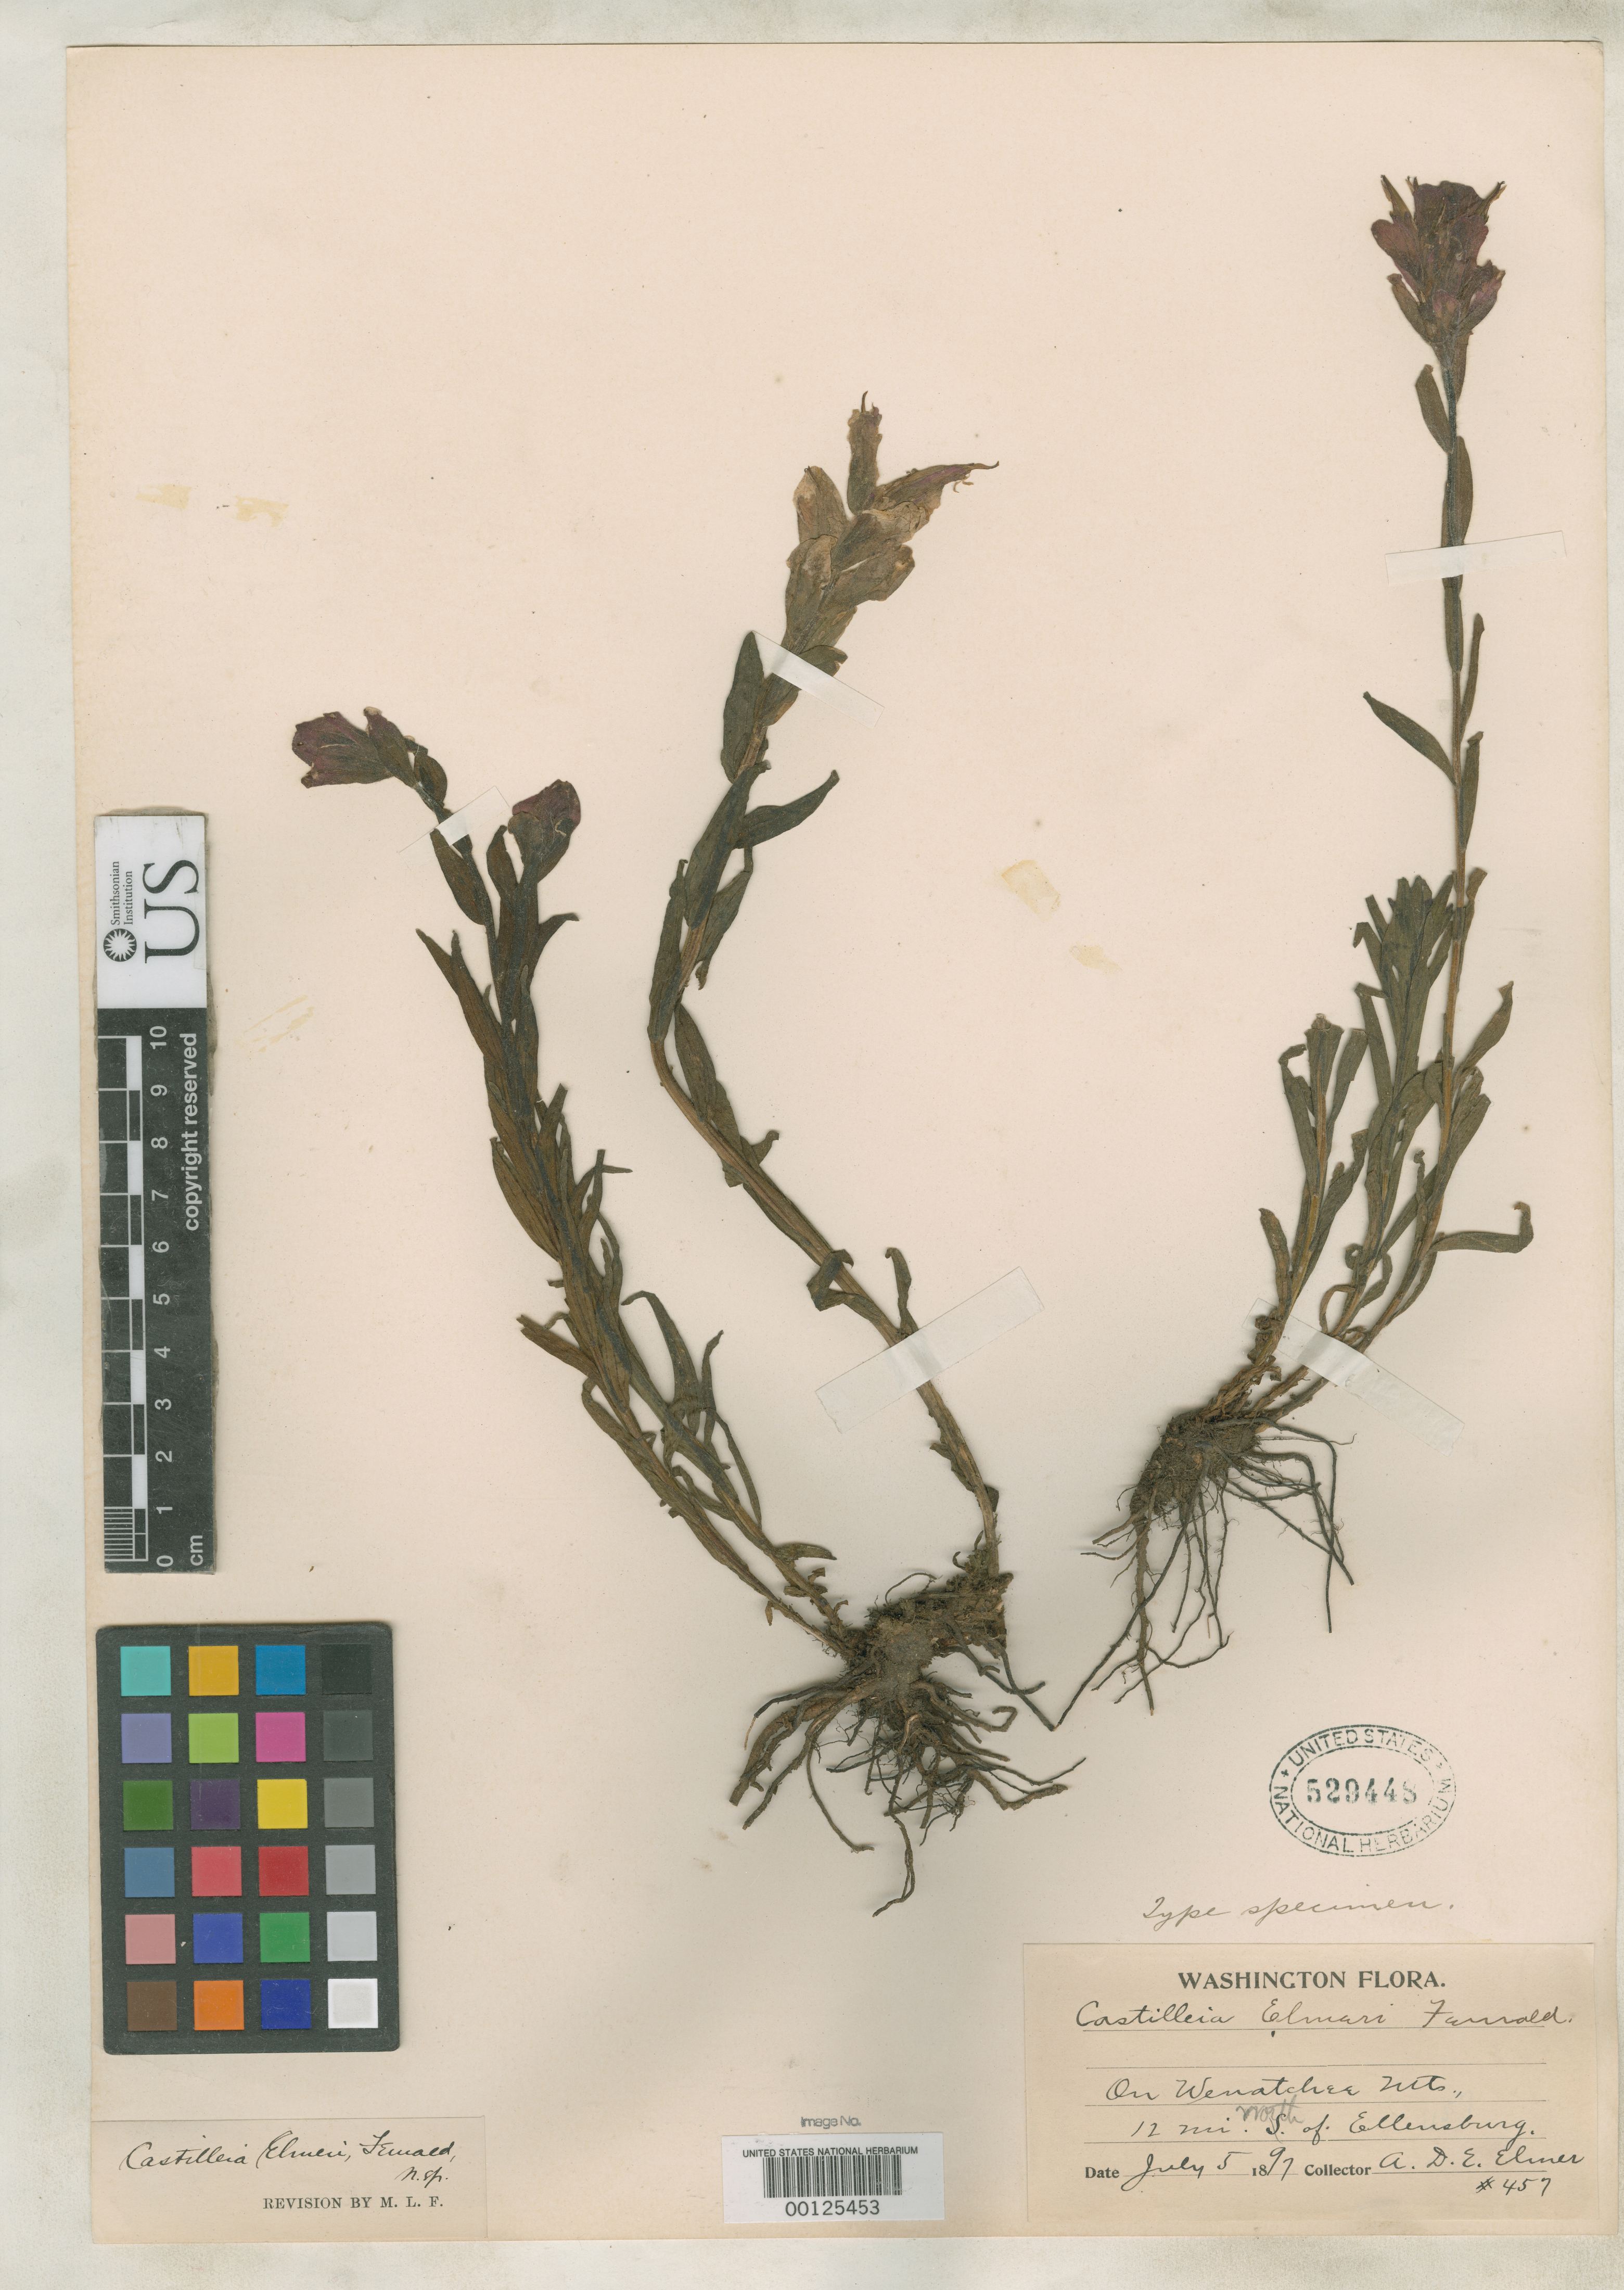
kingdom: Plantae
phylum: Tracheophyta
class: Magnoliopsida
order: Lamiales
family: Orobanchaceae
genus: Castilleja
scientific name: Castilleja elmeri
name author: Fernald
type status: Isotype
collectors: A. D. E. Elmer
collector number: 457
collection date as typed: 05 Jul 1897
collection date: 1897-07-05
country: United States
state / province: Washington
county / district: Kittitas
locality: Ellensburg.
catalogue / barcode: US 529448